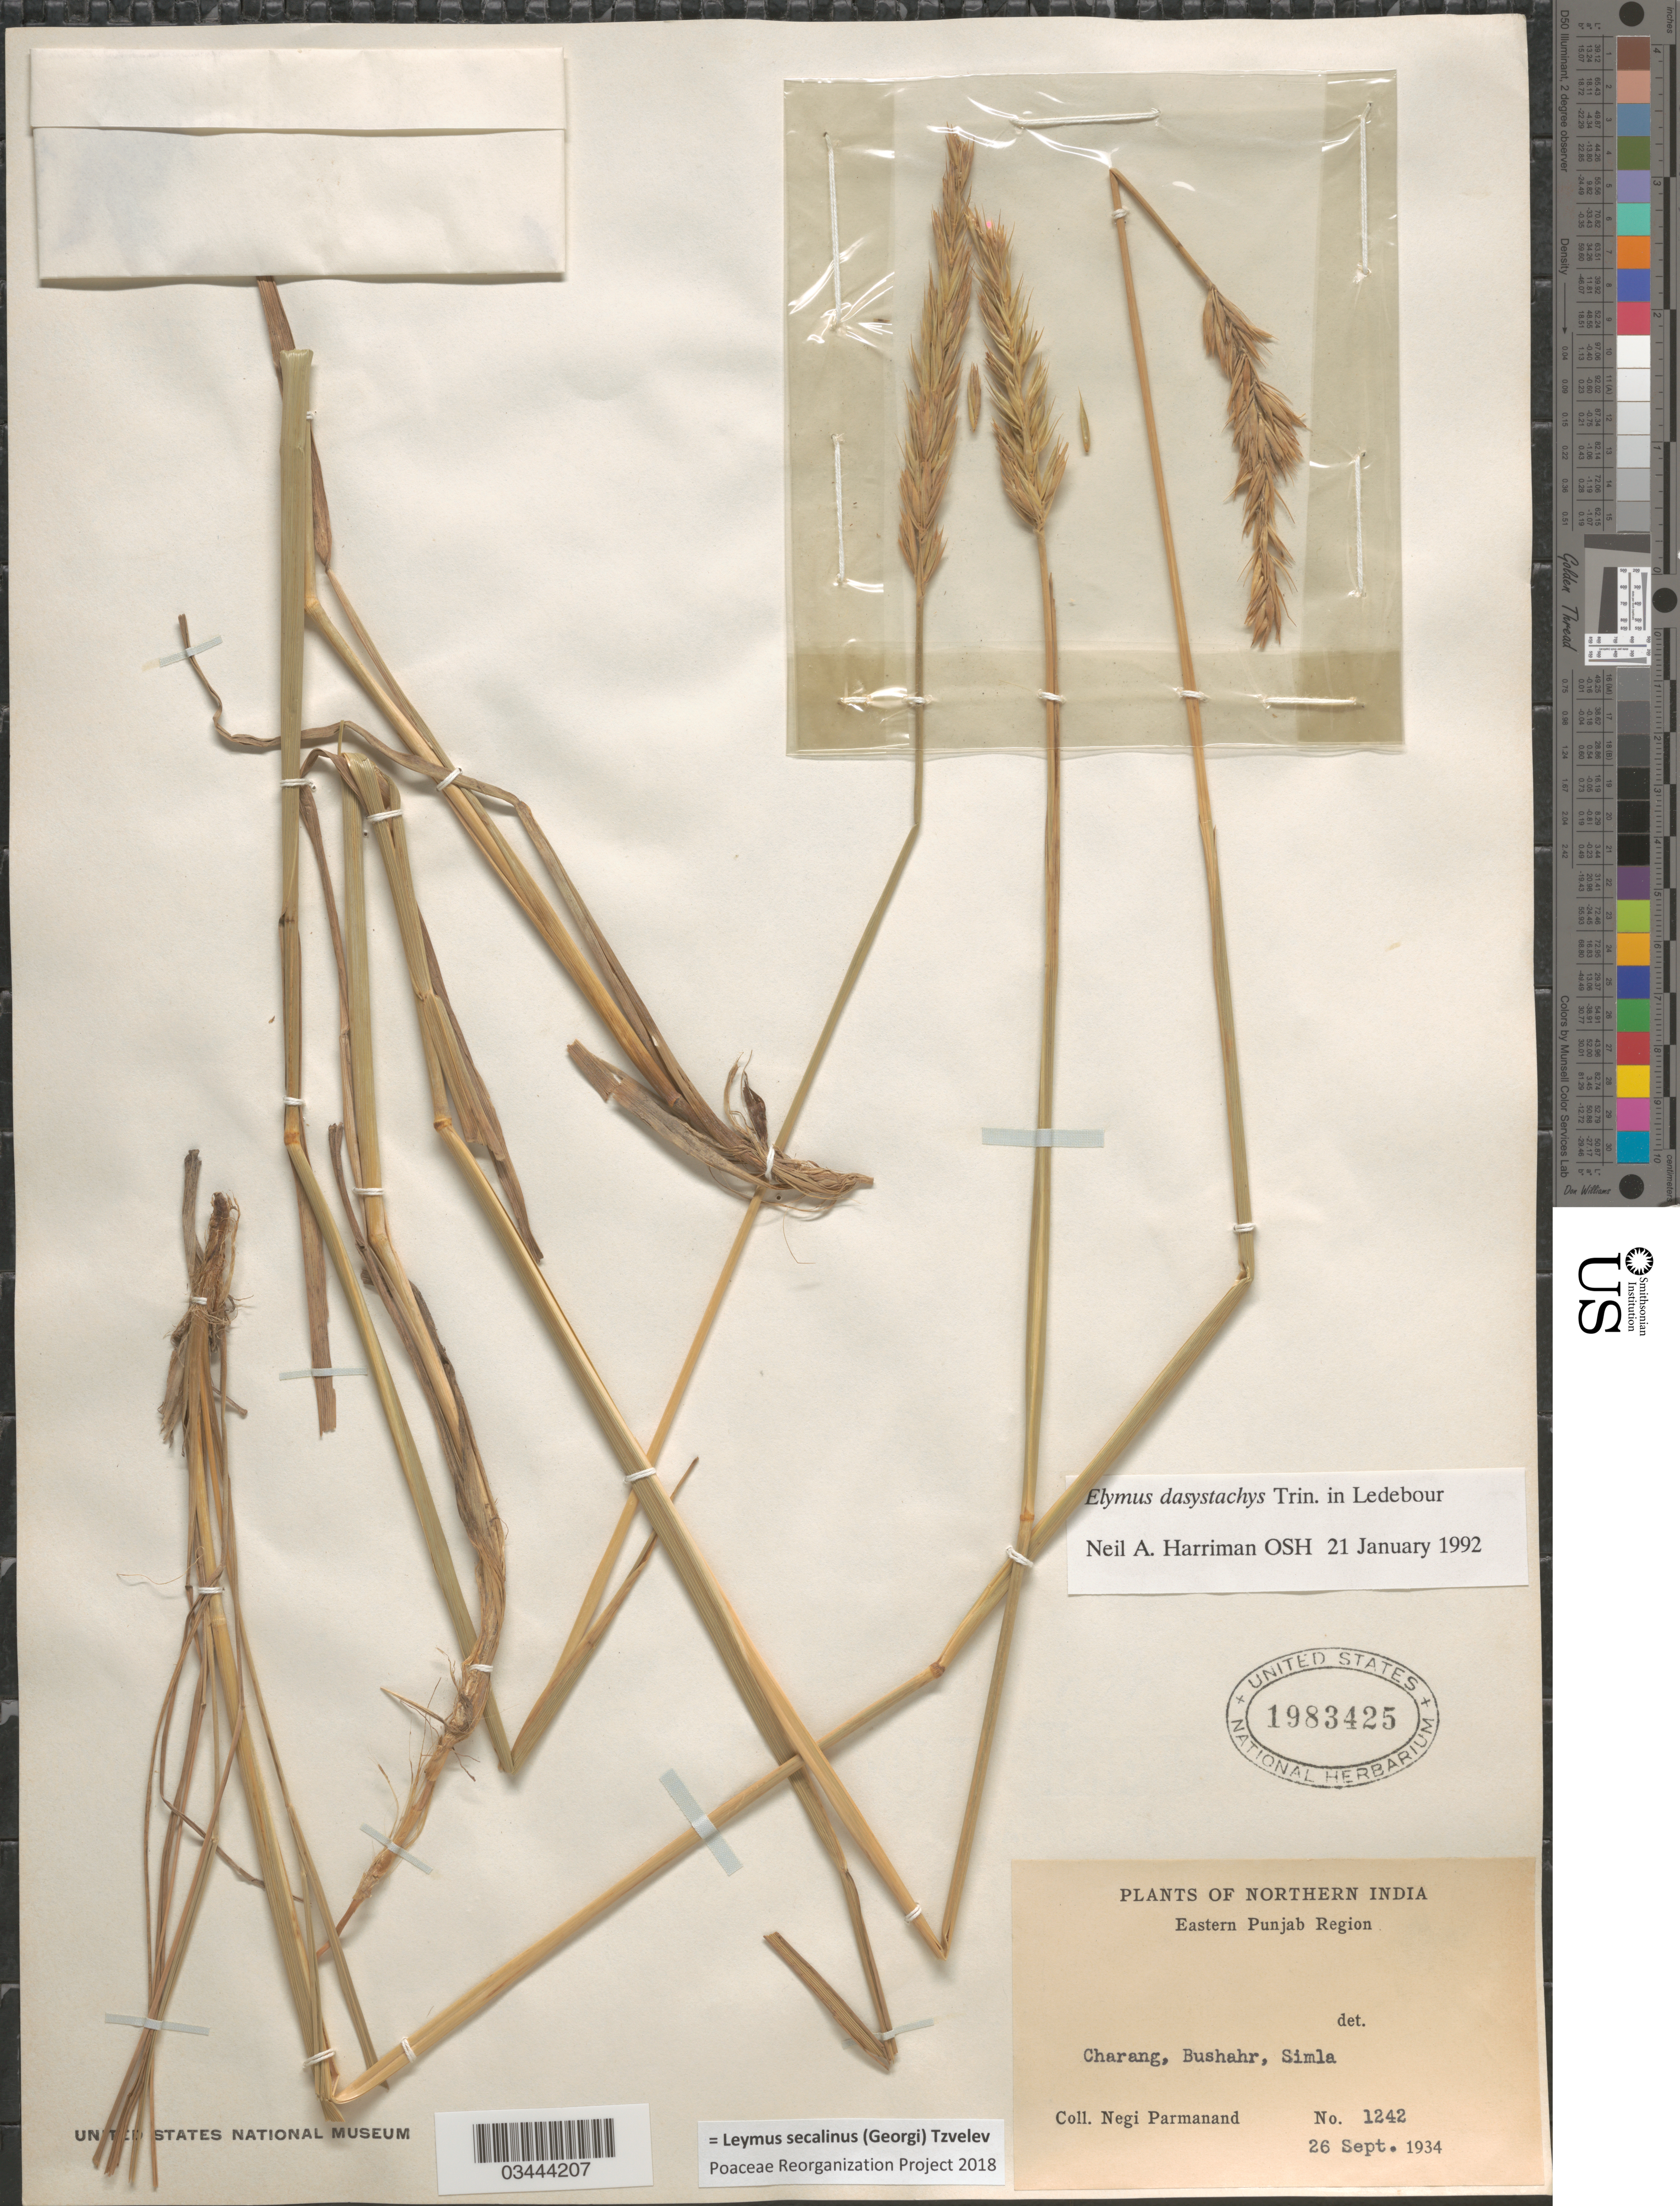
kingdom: Plantae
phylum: Tracheophyta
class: Liliopsida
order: Poales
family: Poaceae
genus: Leymus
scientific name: Leymus secalinus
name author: (Georgi) Tzvelev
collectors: N. Parmanand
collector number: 1242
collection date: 1934-09-26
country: India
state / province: Himachal Pradesh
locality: Northern India. Eastern Punjab Region. Charang, Bushahr, Simla.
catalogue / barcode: US 1983425